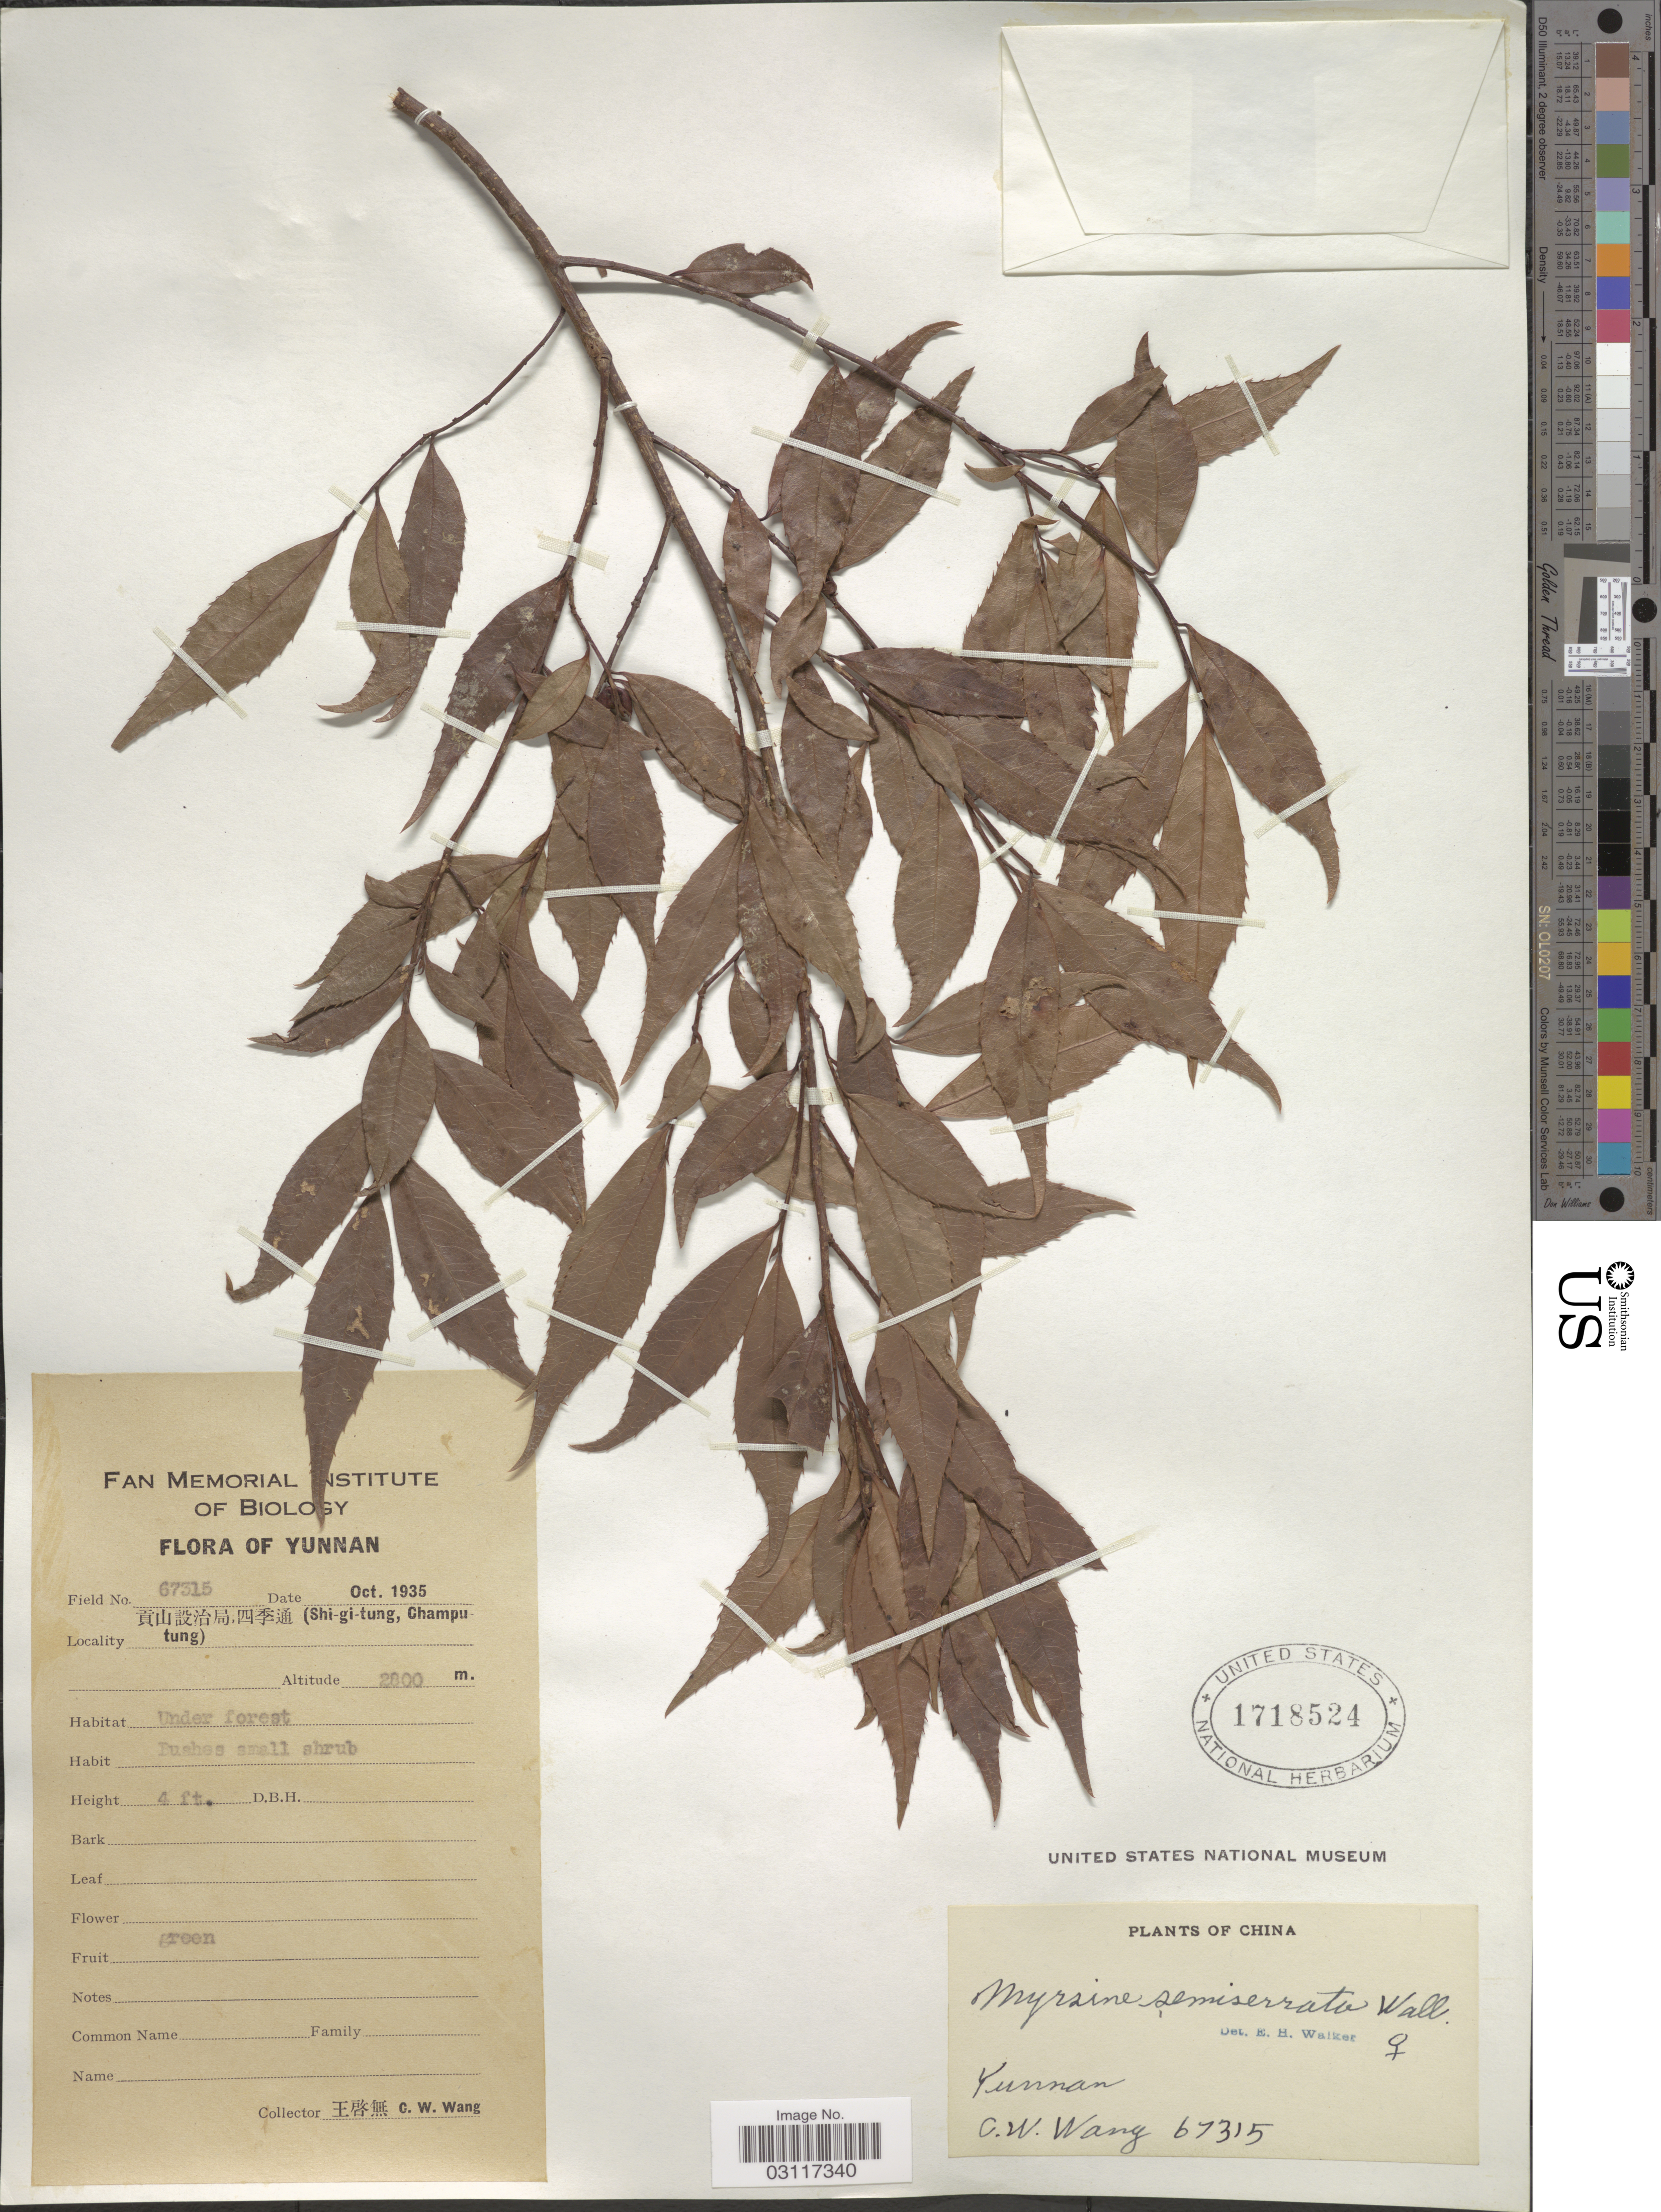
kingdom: Plantae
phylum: Tracheophyta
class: Magnoliopsida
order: Ericales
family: Primulaceae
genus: Myrsine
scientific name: Myrsine semiserrata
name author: Wall.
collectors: C. W. Wang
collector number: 67315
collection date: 1935-10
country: China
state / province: Yunnan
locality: Yunnan, (Shi-gi-tung, Champutung).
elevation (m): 2800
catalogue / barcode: US 1718524